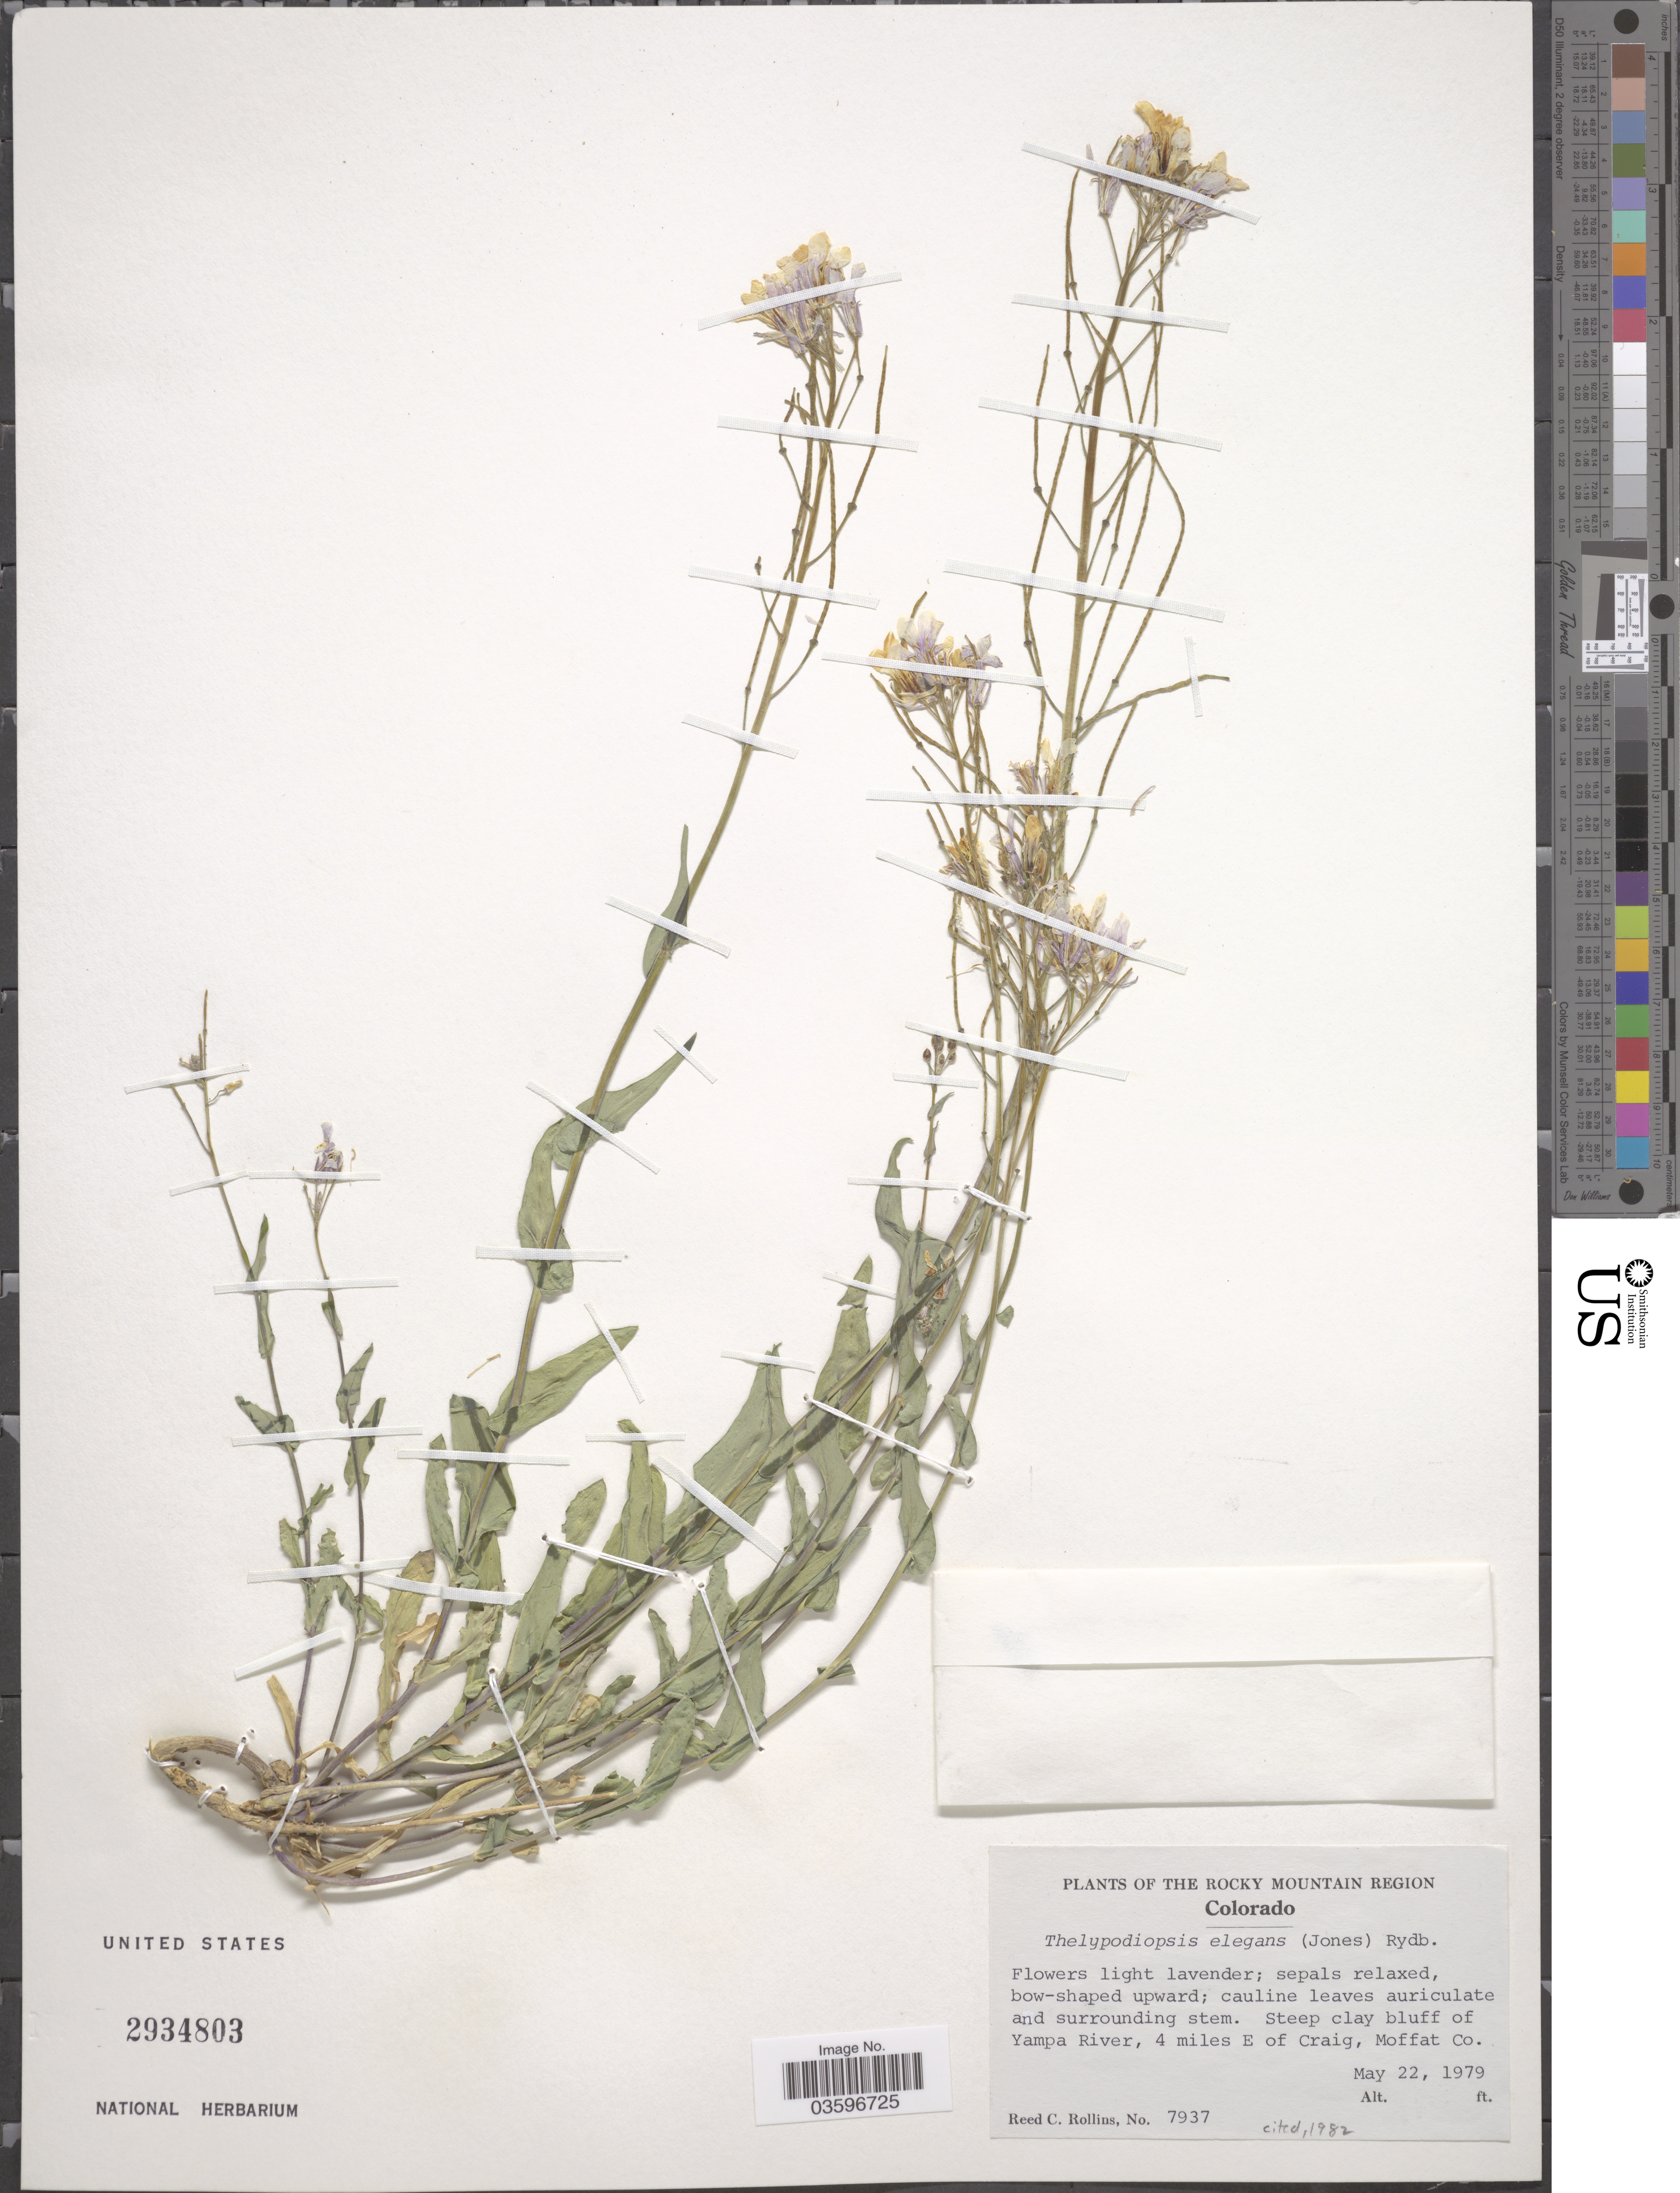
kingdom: Plantae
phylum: Tracheophyta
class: Magnoliopsida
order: Brassicales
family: Brassicaceae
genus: Thelypodiopsis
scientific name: Thelypodiopsis elegans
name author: (M.E. Jones) Rydb.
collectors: R. C. Rollins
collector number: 7937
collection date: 1979-05-22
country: United States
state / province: Colorado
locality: The Rocky Mountain Region. Steep clay bluff of Yampa River, 4 miles E of Craig, Moffat Co.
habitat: steep clay buff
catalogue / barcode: US 2934803